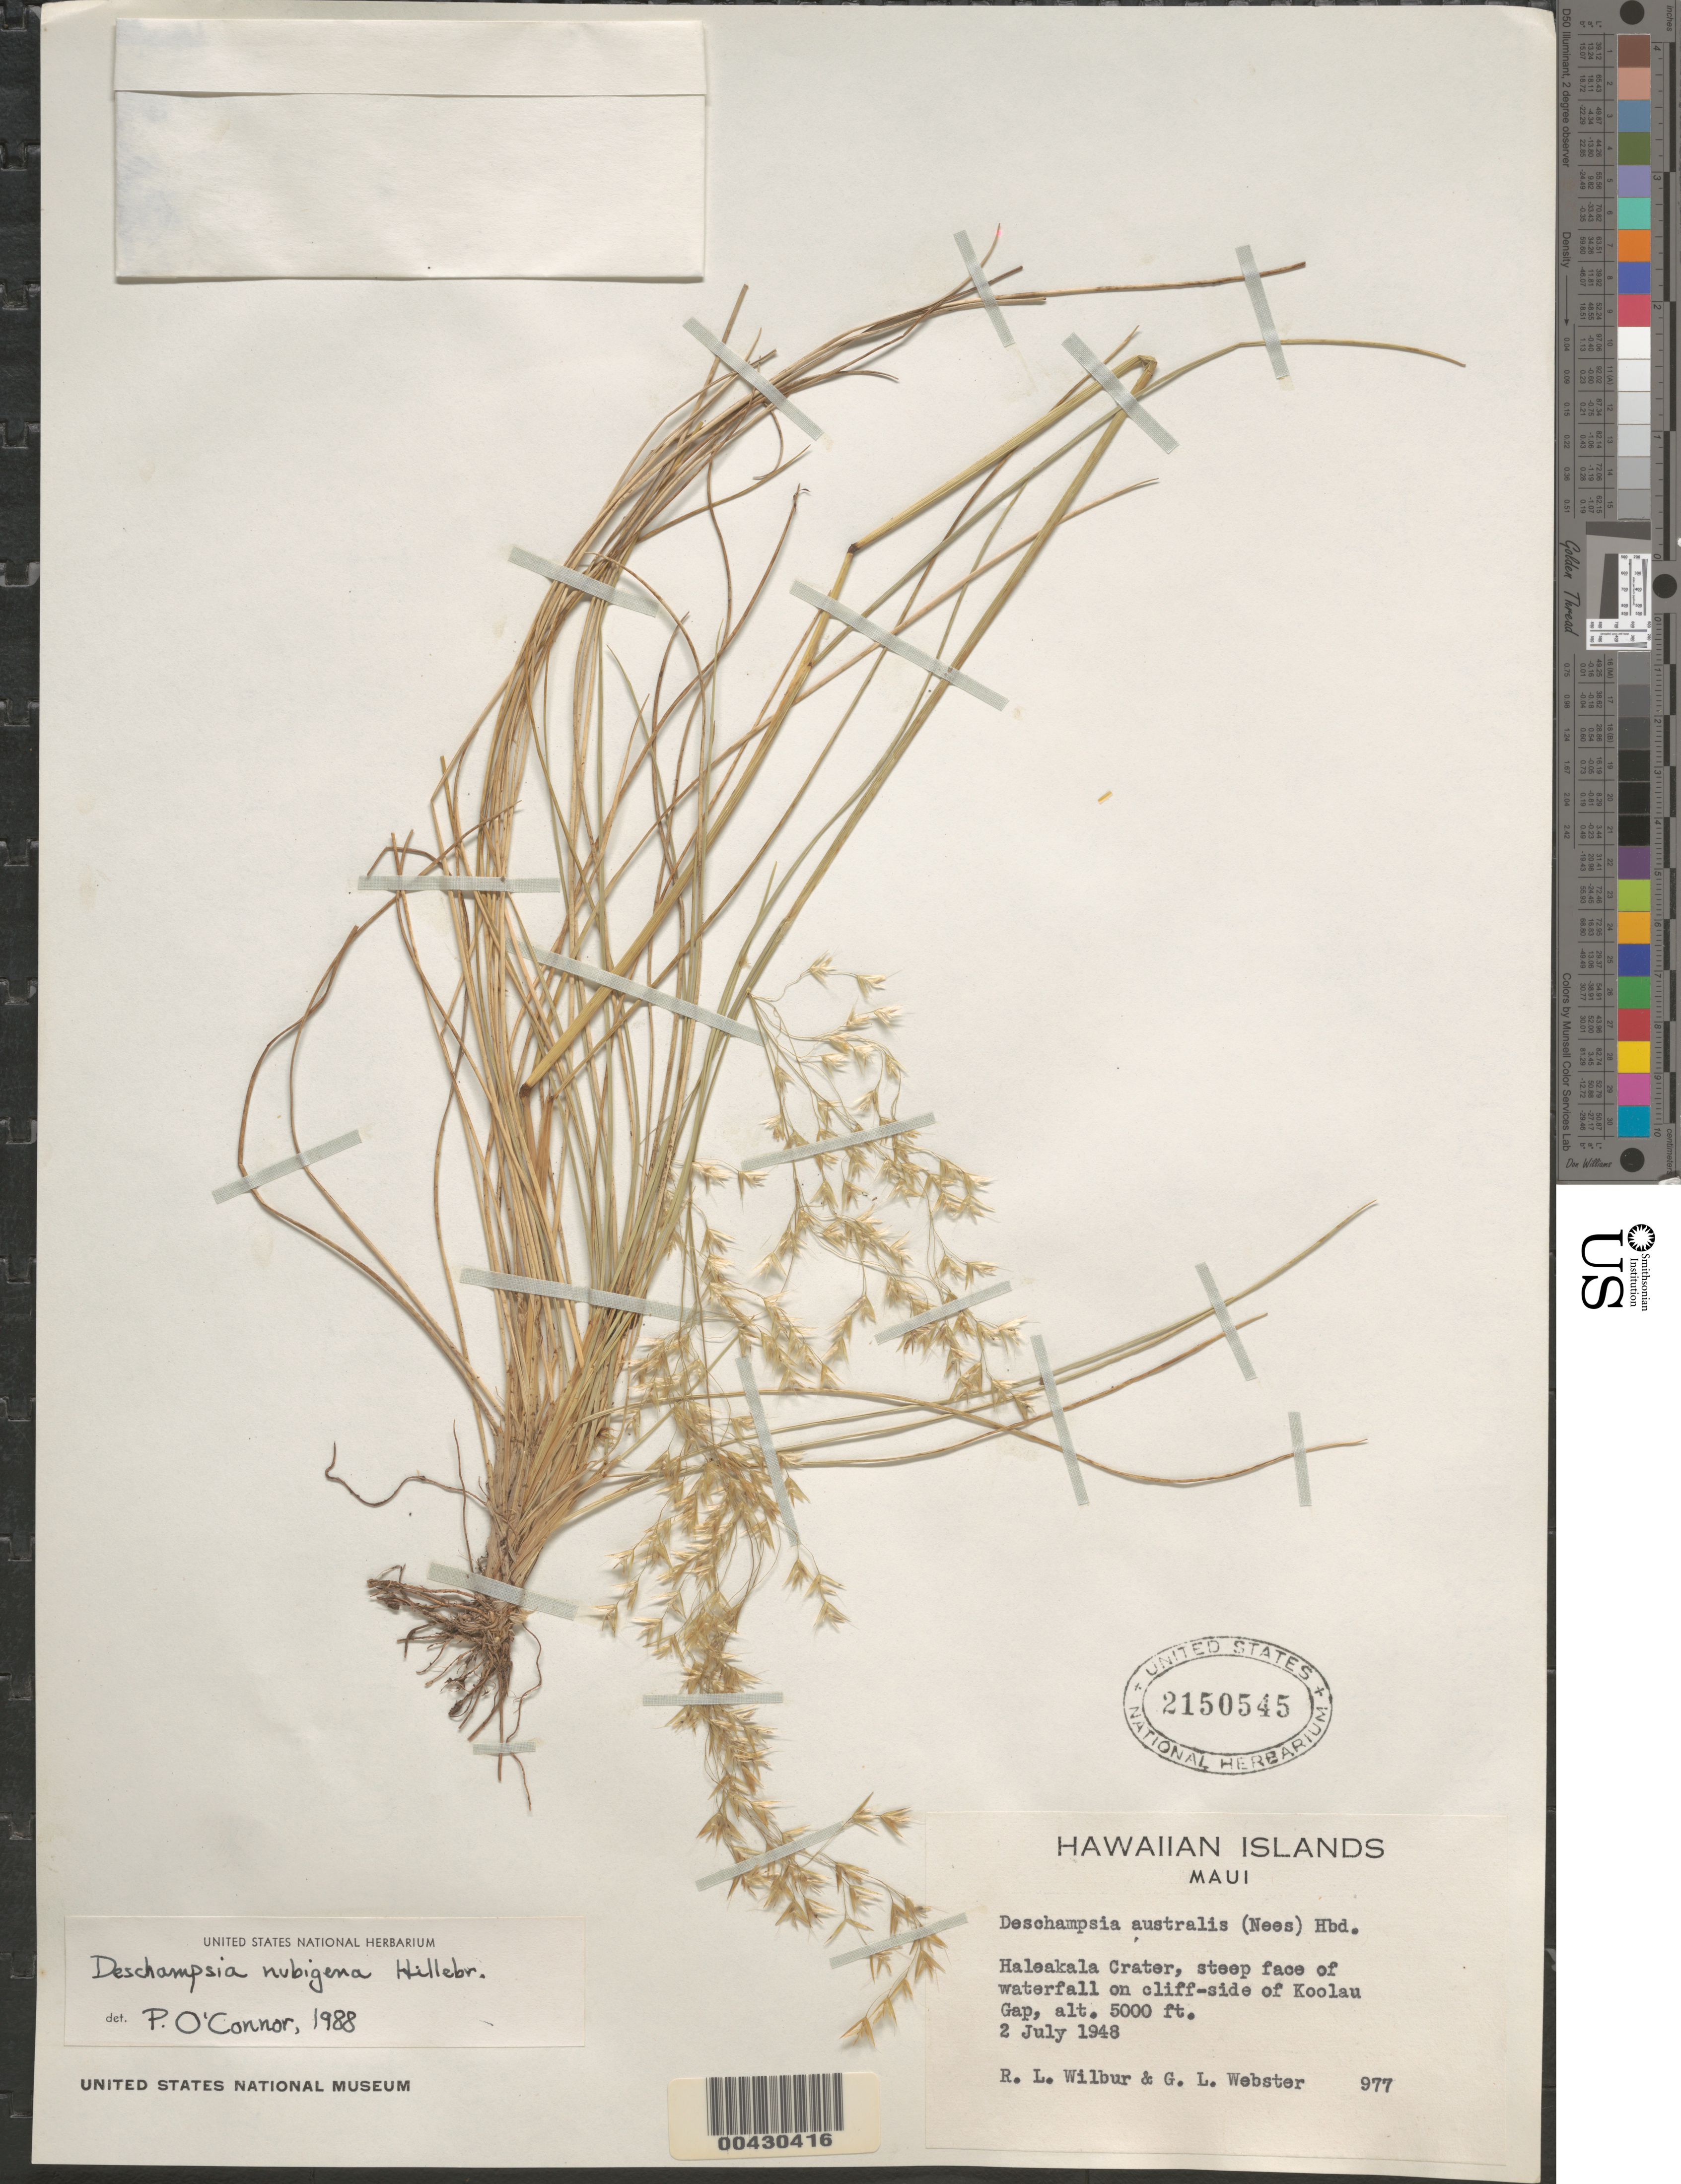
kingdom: Plantae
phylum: Tracheophyta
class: Liliopsida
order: Poales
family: Poaceae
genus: Deschampsia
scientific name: Deschampsia nubigena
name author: Hillebr.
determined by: O'Connor, P.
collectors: R. L. Wilbur & G. L. Webster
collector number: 977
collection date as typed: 2 Jul 1948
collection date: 1948-07-02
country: United States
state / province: Hawaii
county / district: Maui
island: Maui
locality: Haleakala Crater, Koolau Gap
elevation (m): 1524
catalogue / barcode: US 2150545